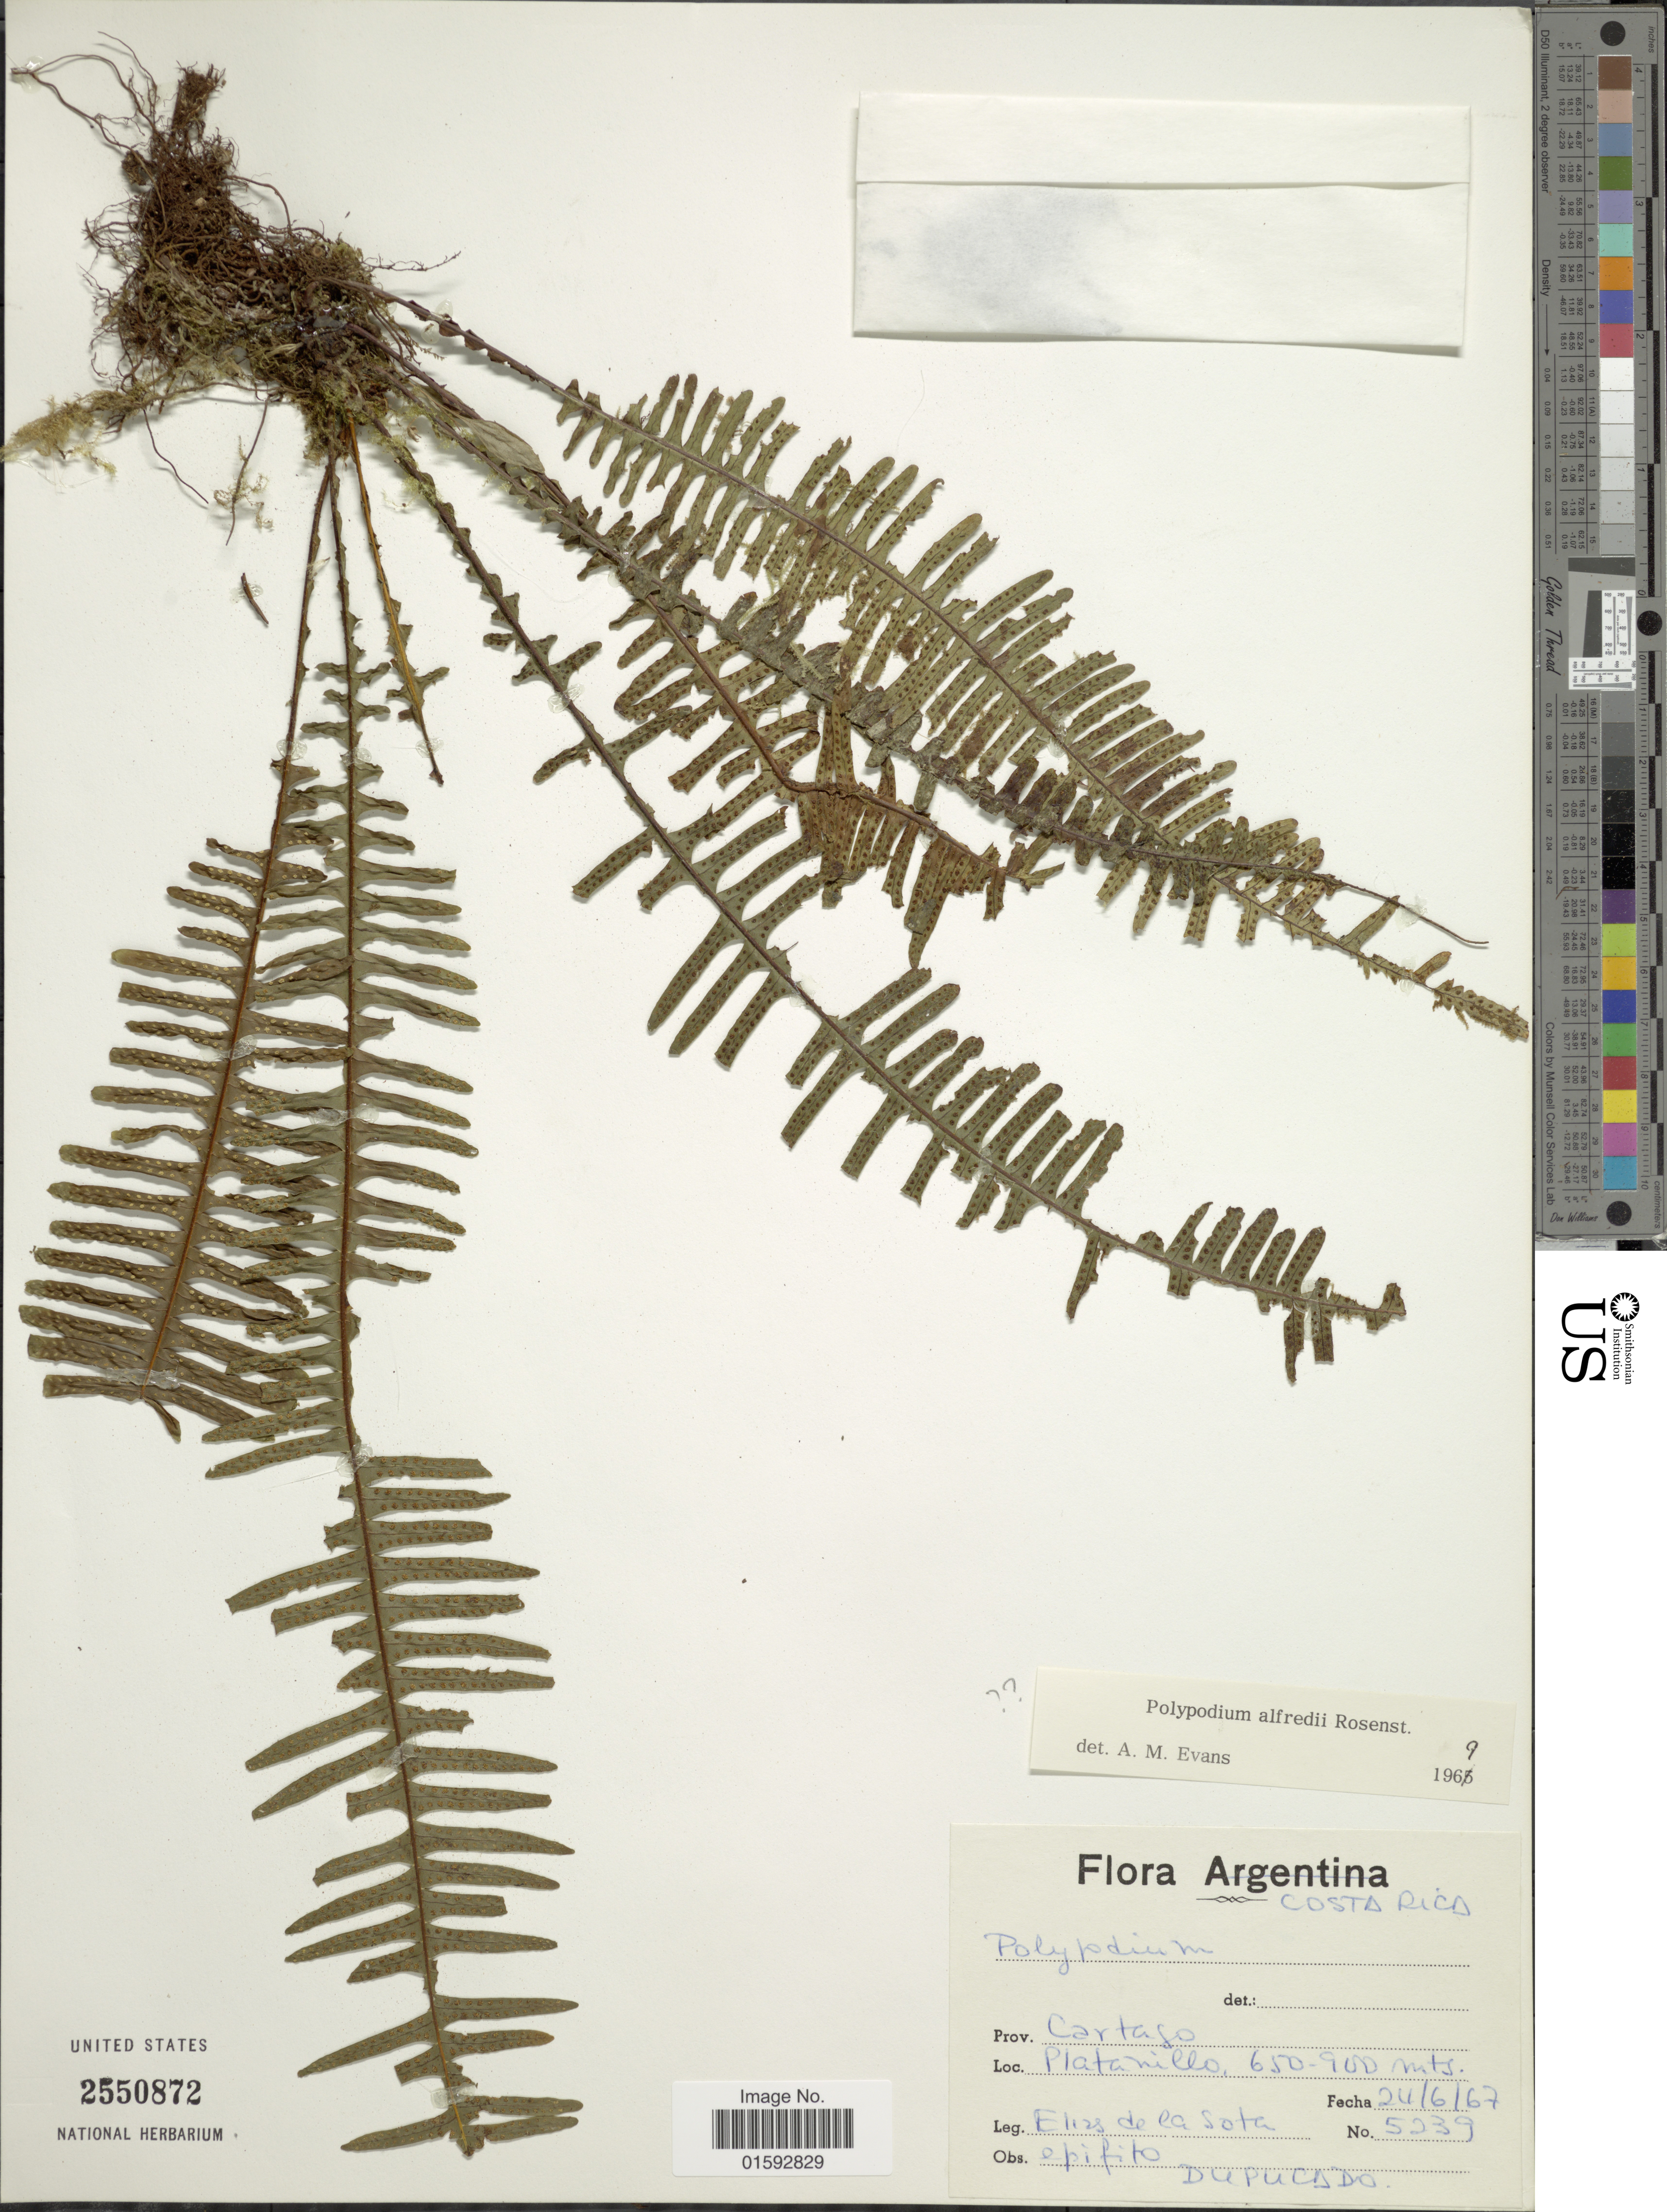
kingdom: Plantae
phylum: Tracheophyta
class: Polypodiopsida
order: Polypodiales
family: Polypodiaceae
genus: Pecluma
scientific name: Pecluma alfredii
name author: (Rosenst.) M.G. Price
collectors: E. R. de la Sota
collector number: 5239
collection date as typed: Transcribed d/m/y: 24/6/67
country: Costa Rica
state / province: Cartago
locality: Platanillo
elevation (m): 650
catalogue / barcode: US 2550872